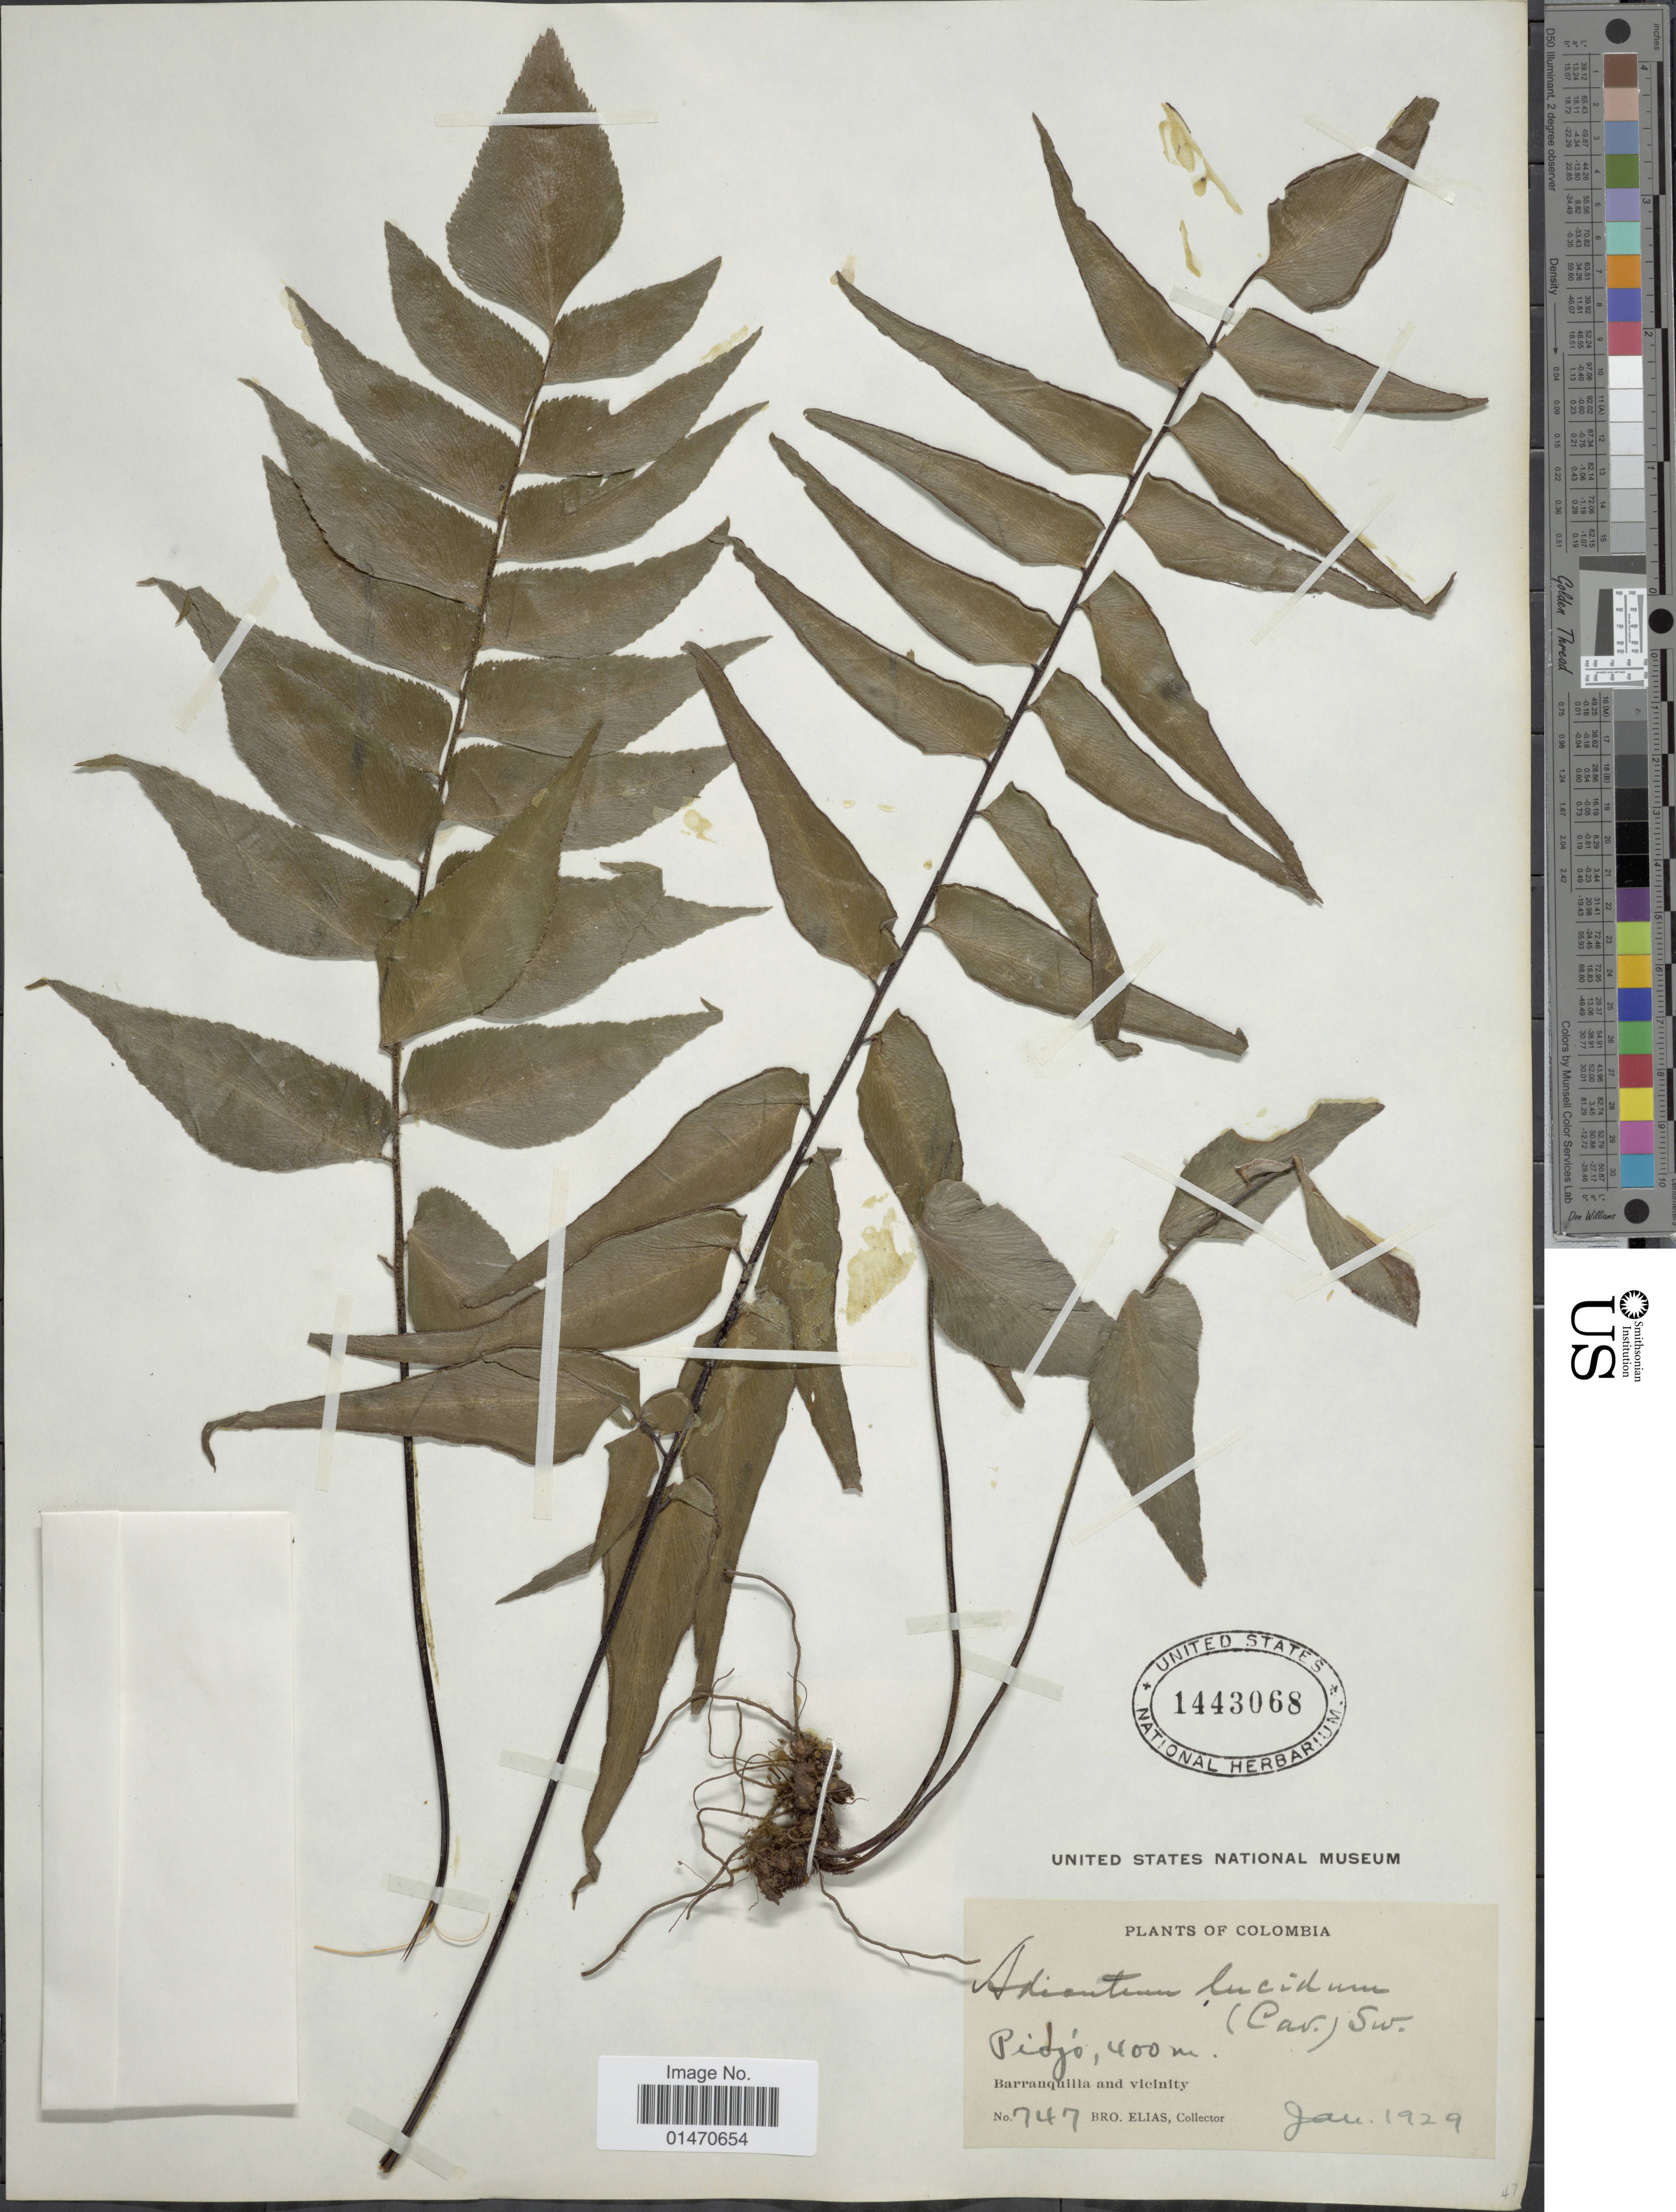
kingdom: Plantae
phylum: Tracheophyta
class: Polypodiopsida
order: Polypodiales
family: Pteridaceae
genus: Adiantum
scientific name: Adiantum lucidum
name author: (Cav.) Sw.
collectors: Bro. Elias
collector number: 747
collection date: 1929-01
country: Colombia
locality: Piojó, Barranquilla and vicinity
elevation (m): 400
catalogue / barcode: US 1443068